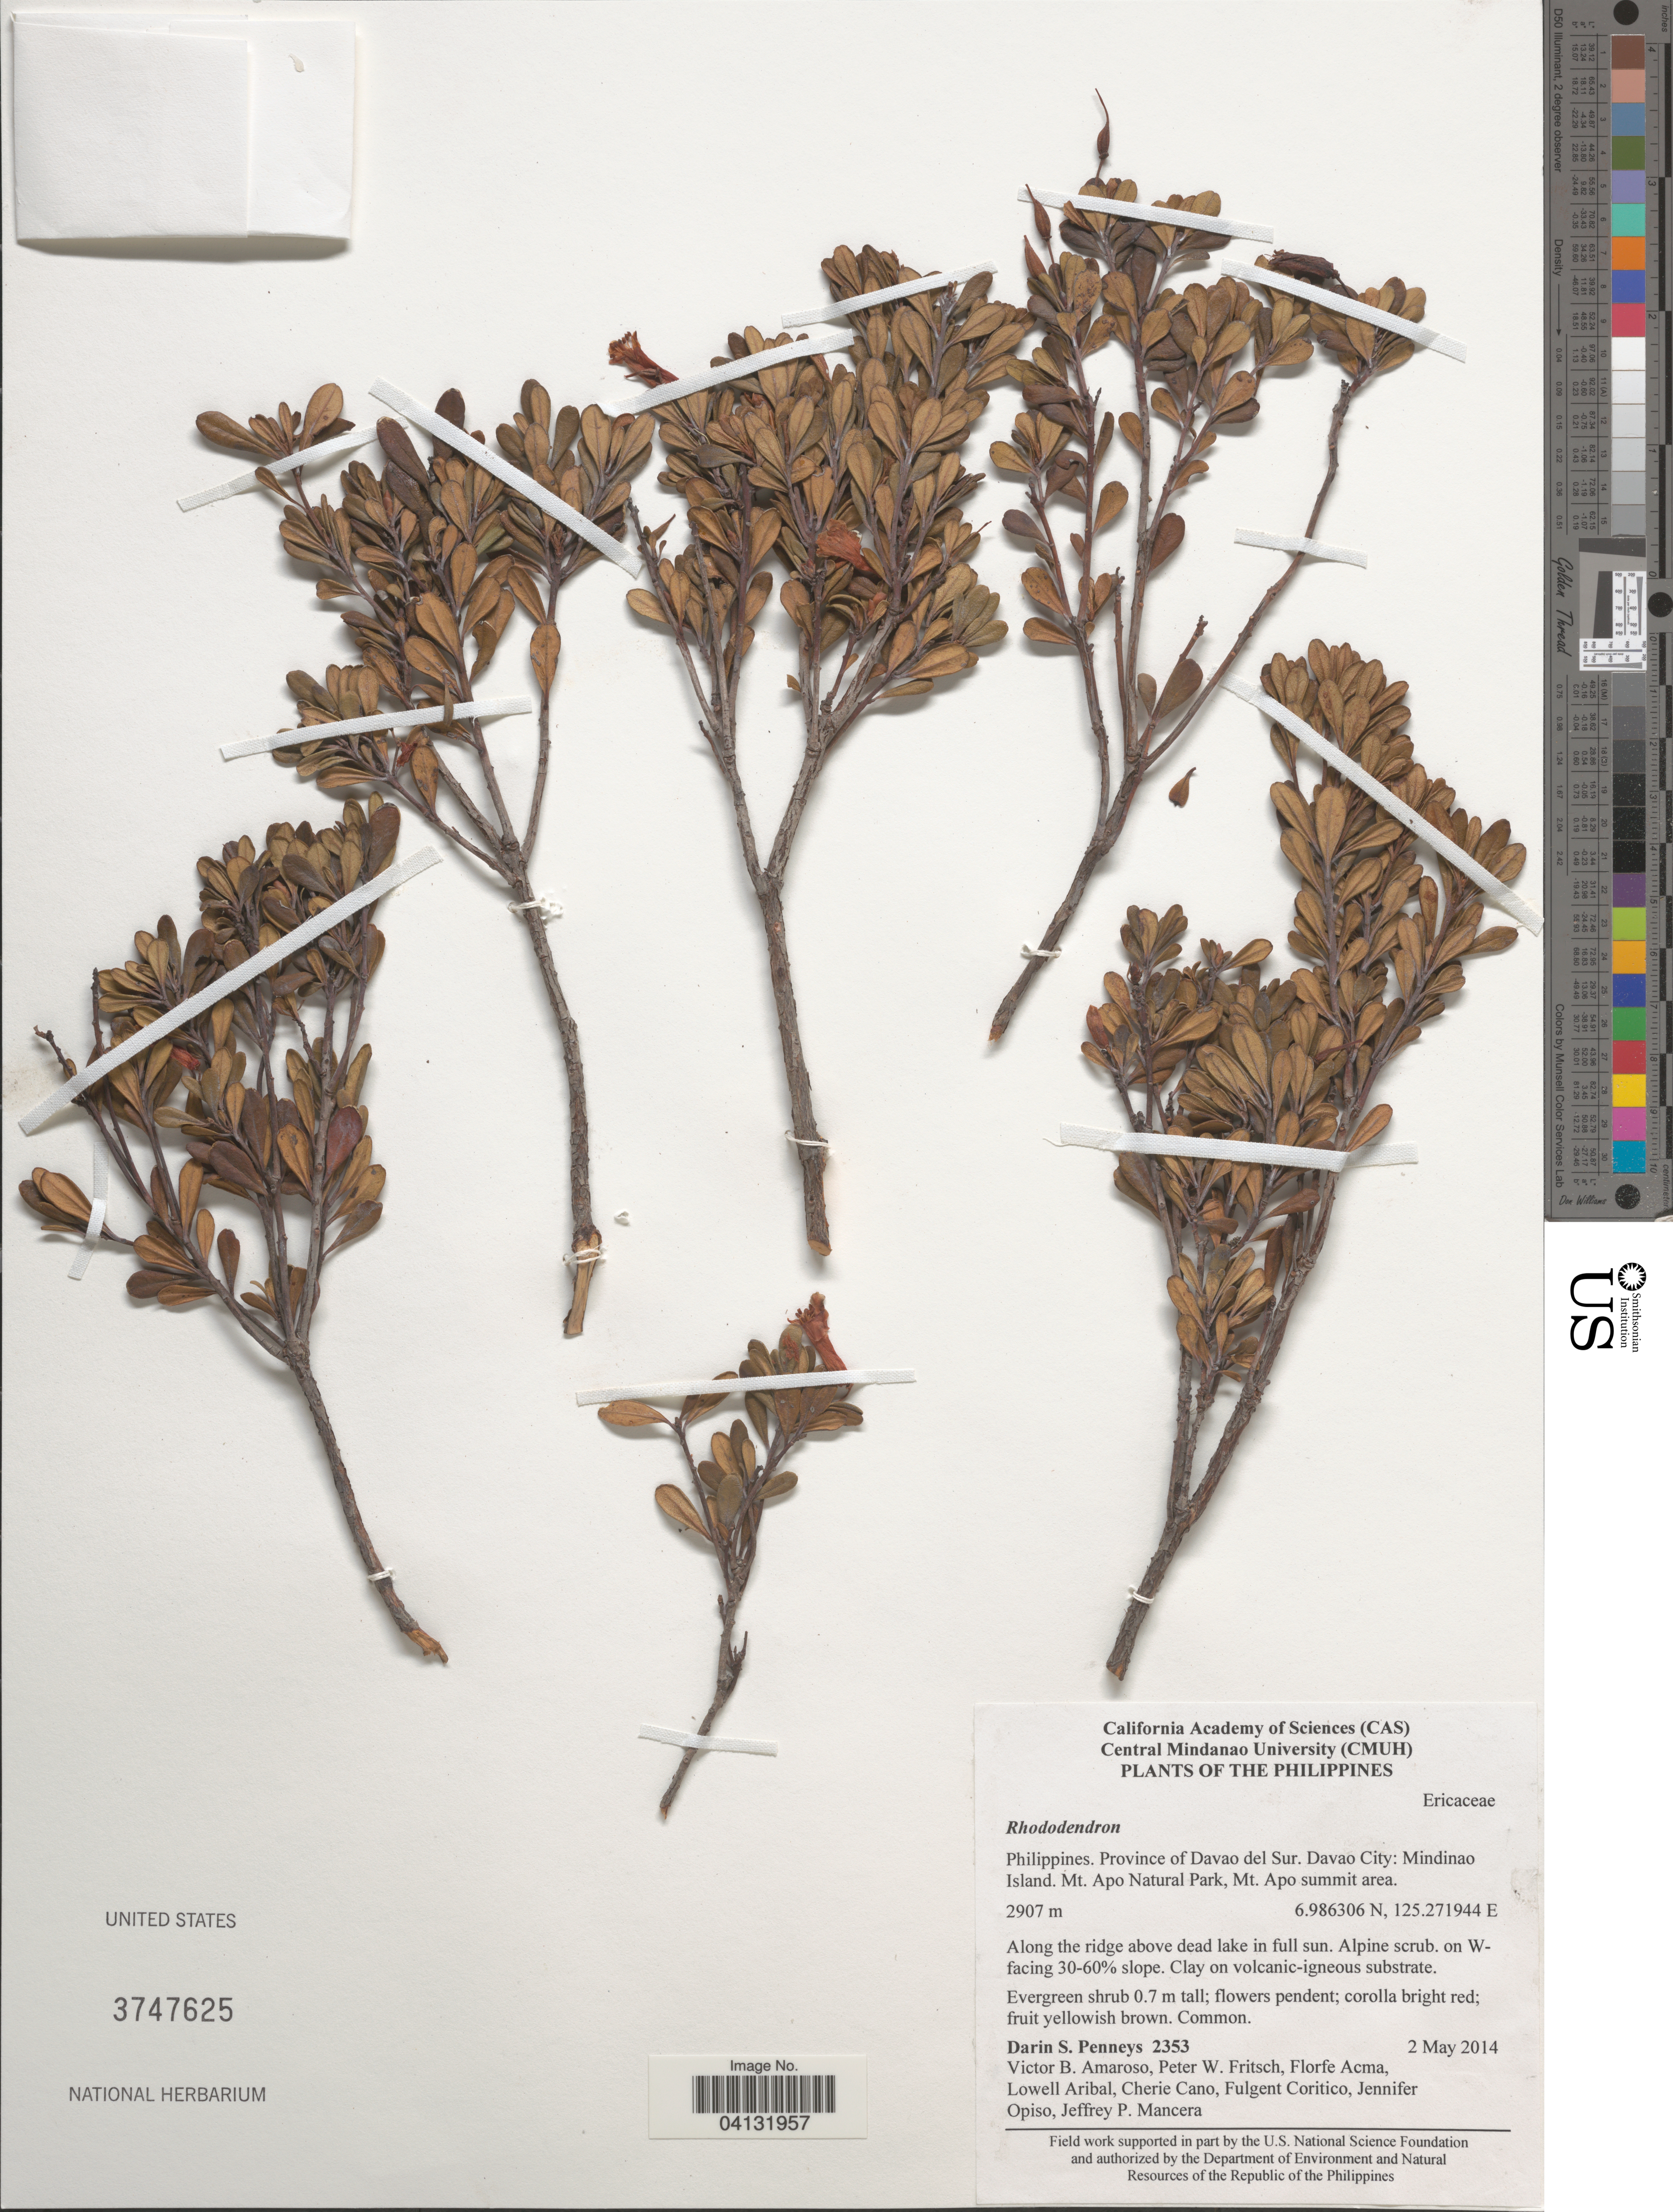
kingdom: Plantae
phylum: Tracheophyta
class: Magnoliopsida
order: Ericales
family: Ericaceae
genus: Rhododendron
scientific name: Rhododendron sp.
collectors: D. S. Penneys, V. Amoroso, P. W. Fritsch, F. Acma & et al.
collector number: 2353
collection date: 2014-05-02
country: Philippines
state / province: Davao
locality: Province of Davao del Sur. Davao City: Mindinao Island. Mt. Apo Natural Park, Mt. Apo summit area. On W-facing 30-60% slope.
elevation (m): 2907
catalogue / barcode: US 3747625